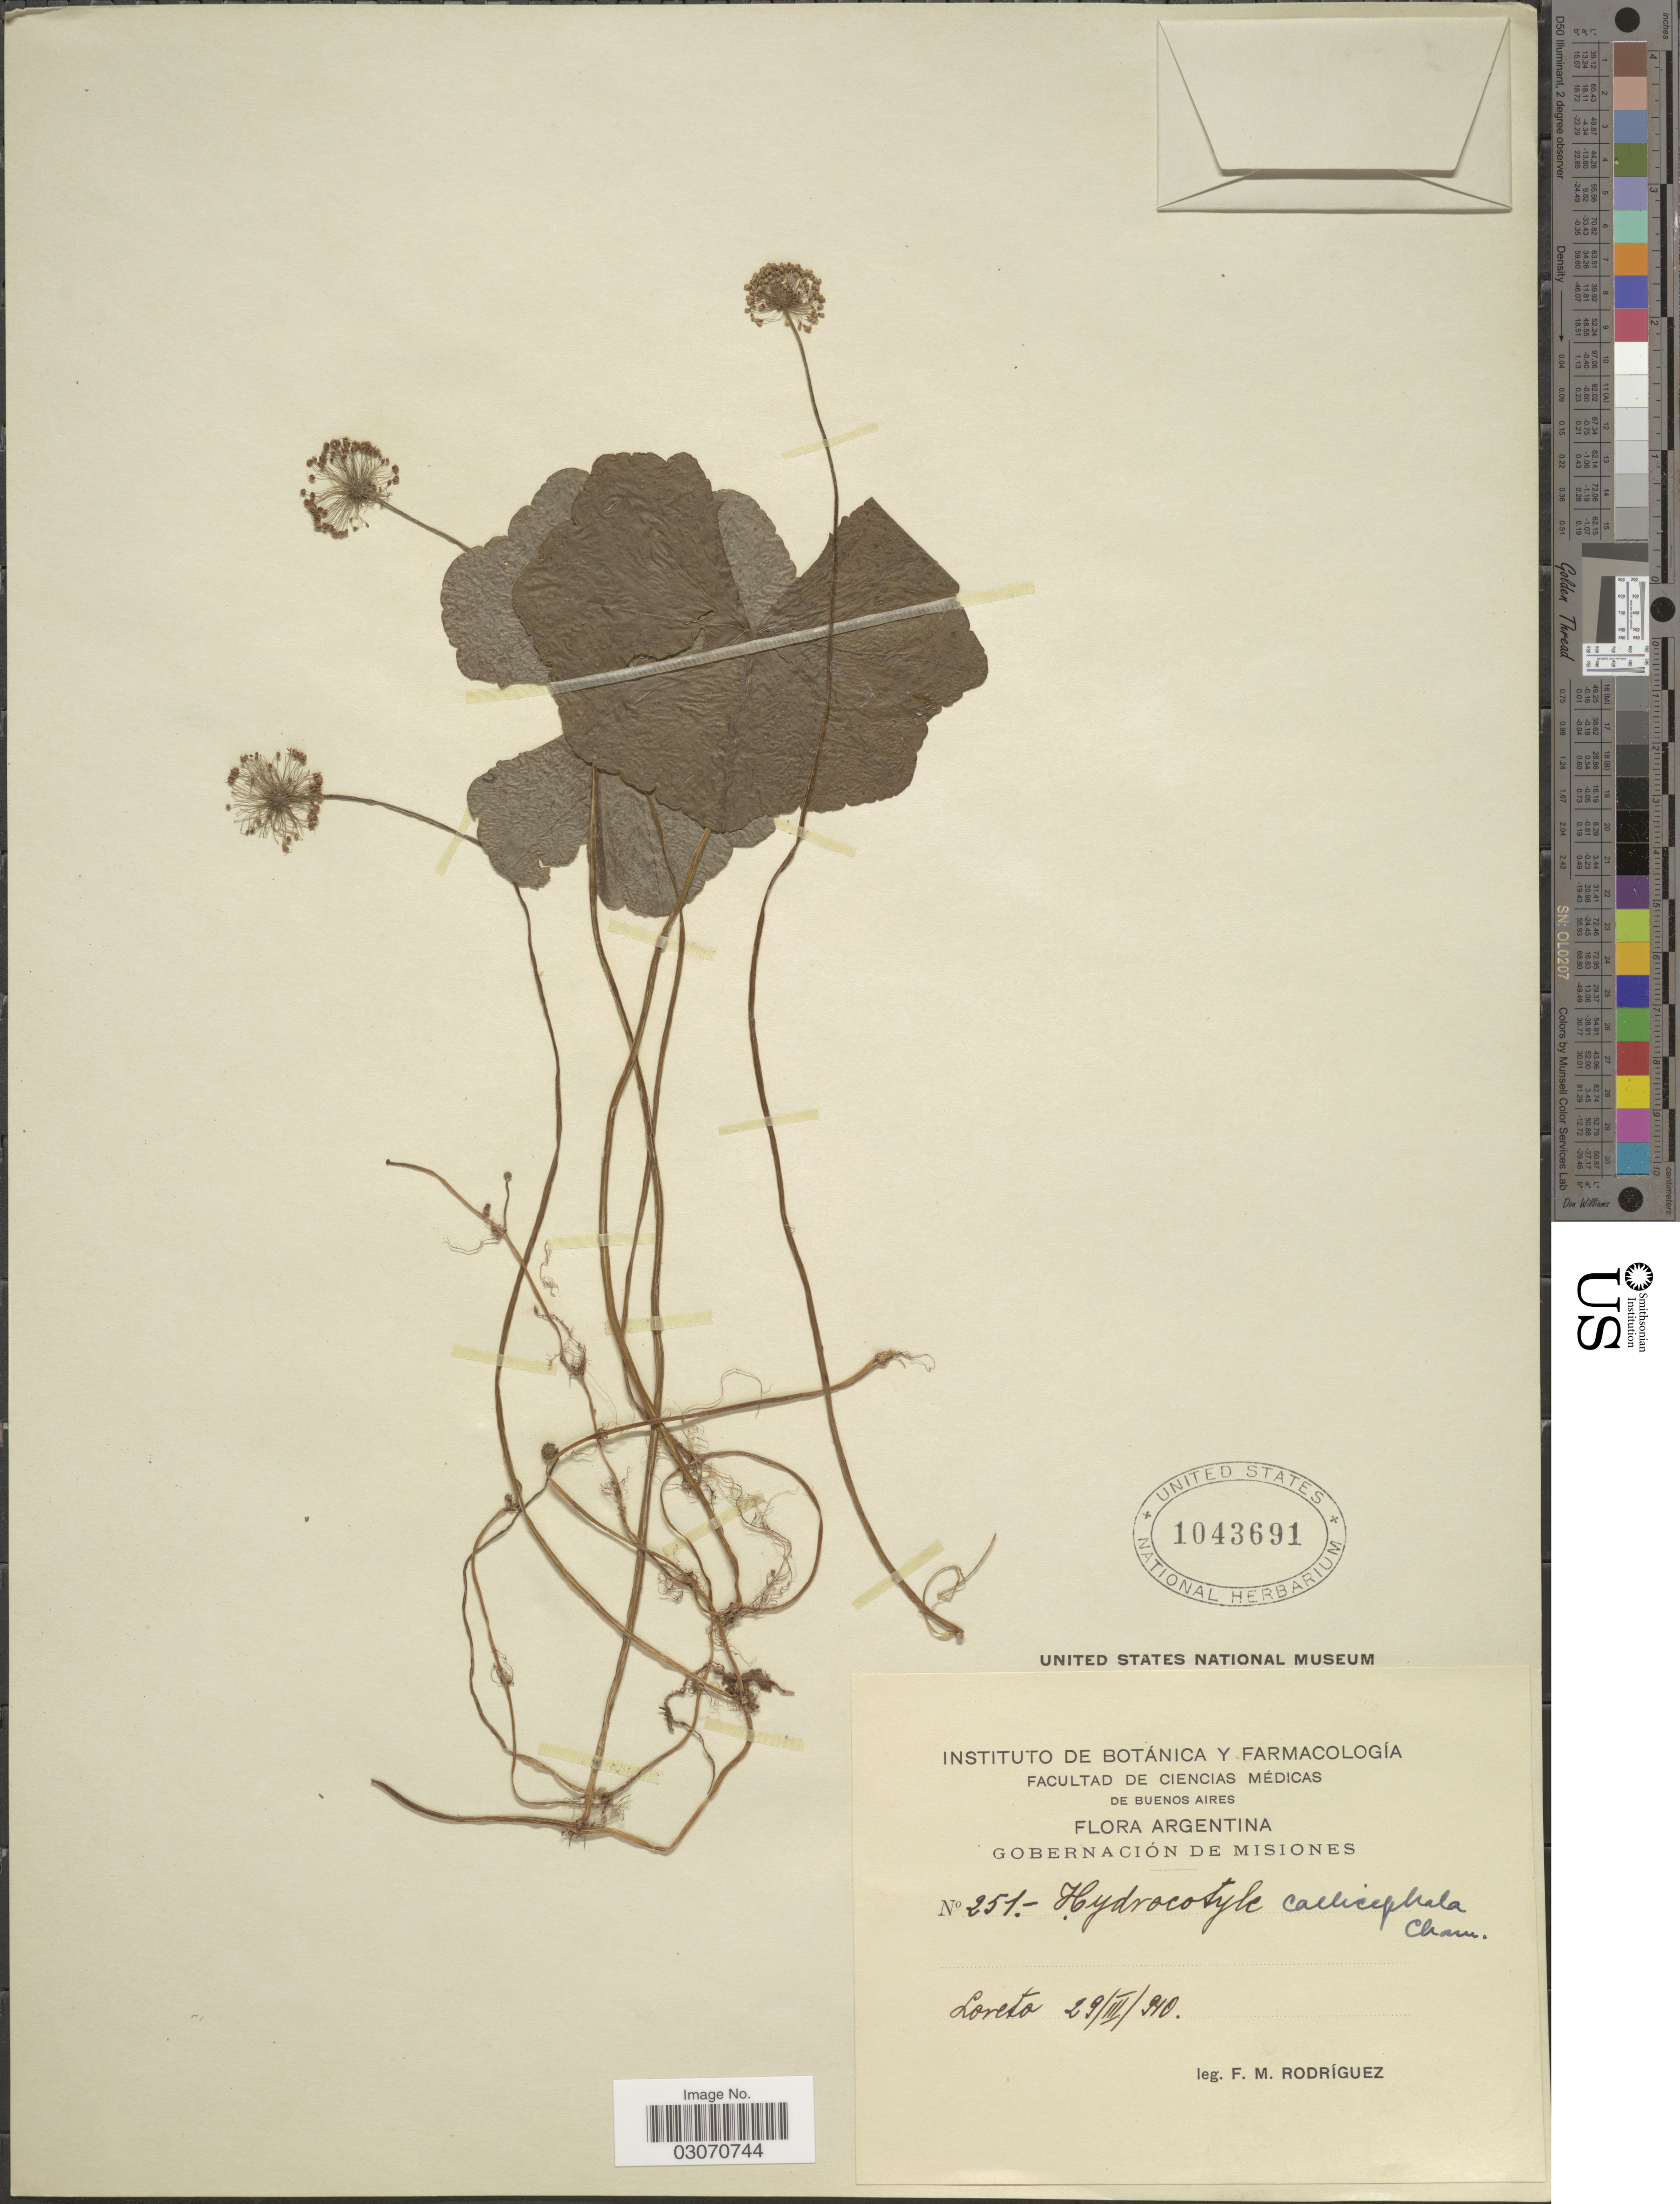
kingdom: Plantae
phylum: Tracheophyta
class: Magnoliopsida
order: Apiales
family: Araliaceae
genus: Hydrocotyle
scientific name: Hydrocotyle callicephala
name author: Urb.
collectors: F. M. Rodriguez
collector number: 251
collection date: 1910-03-29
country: Argentina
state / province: Misiones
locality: Gobernación de Misiones, Loreto.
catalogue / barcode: US 1043691